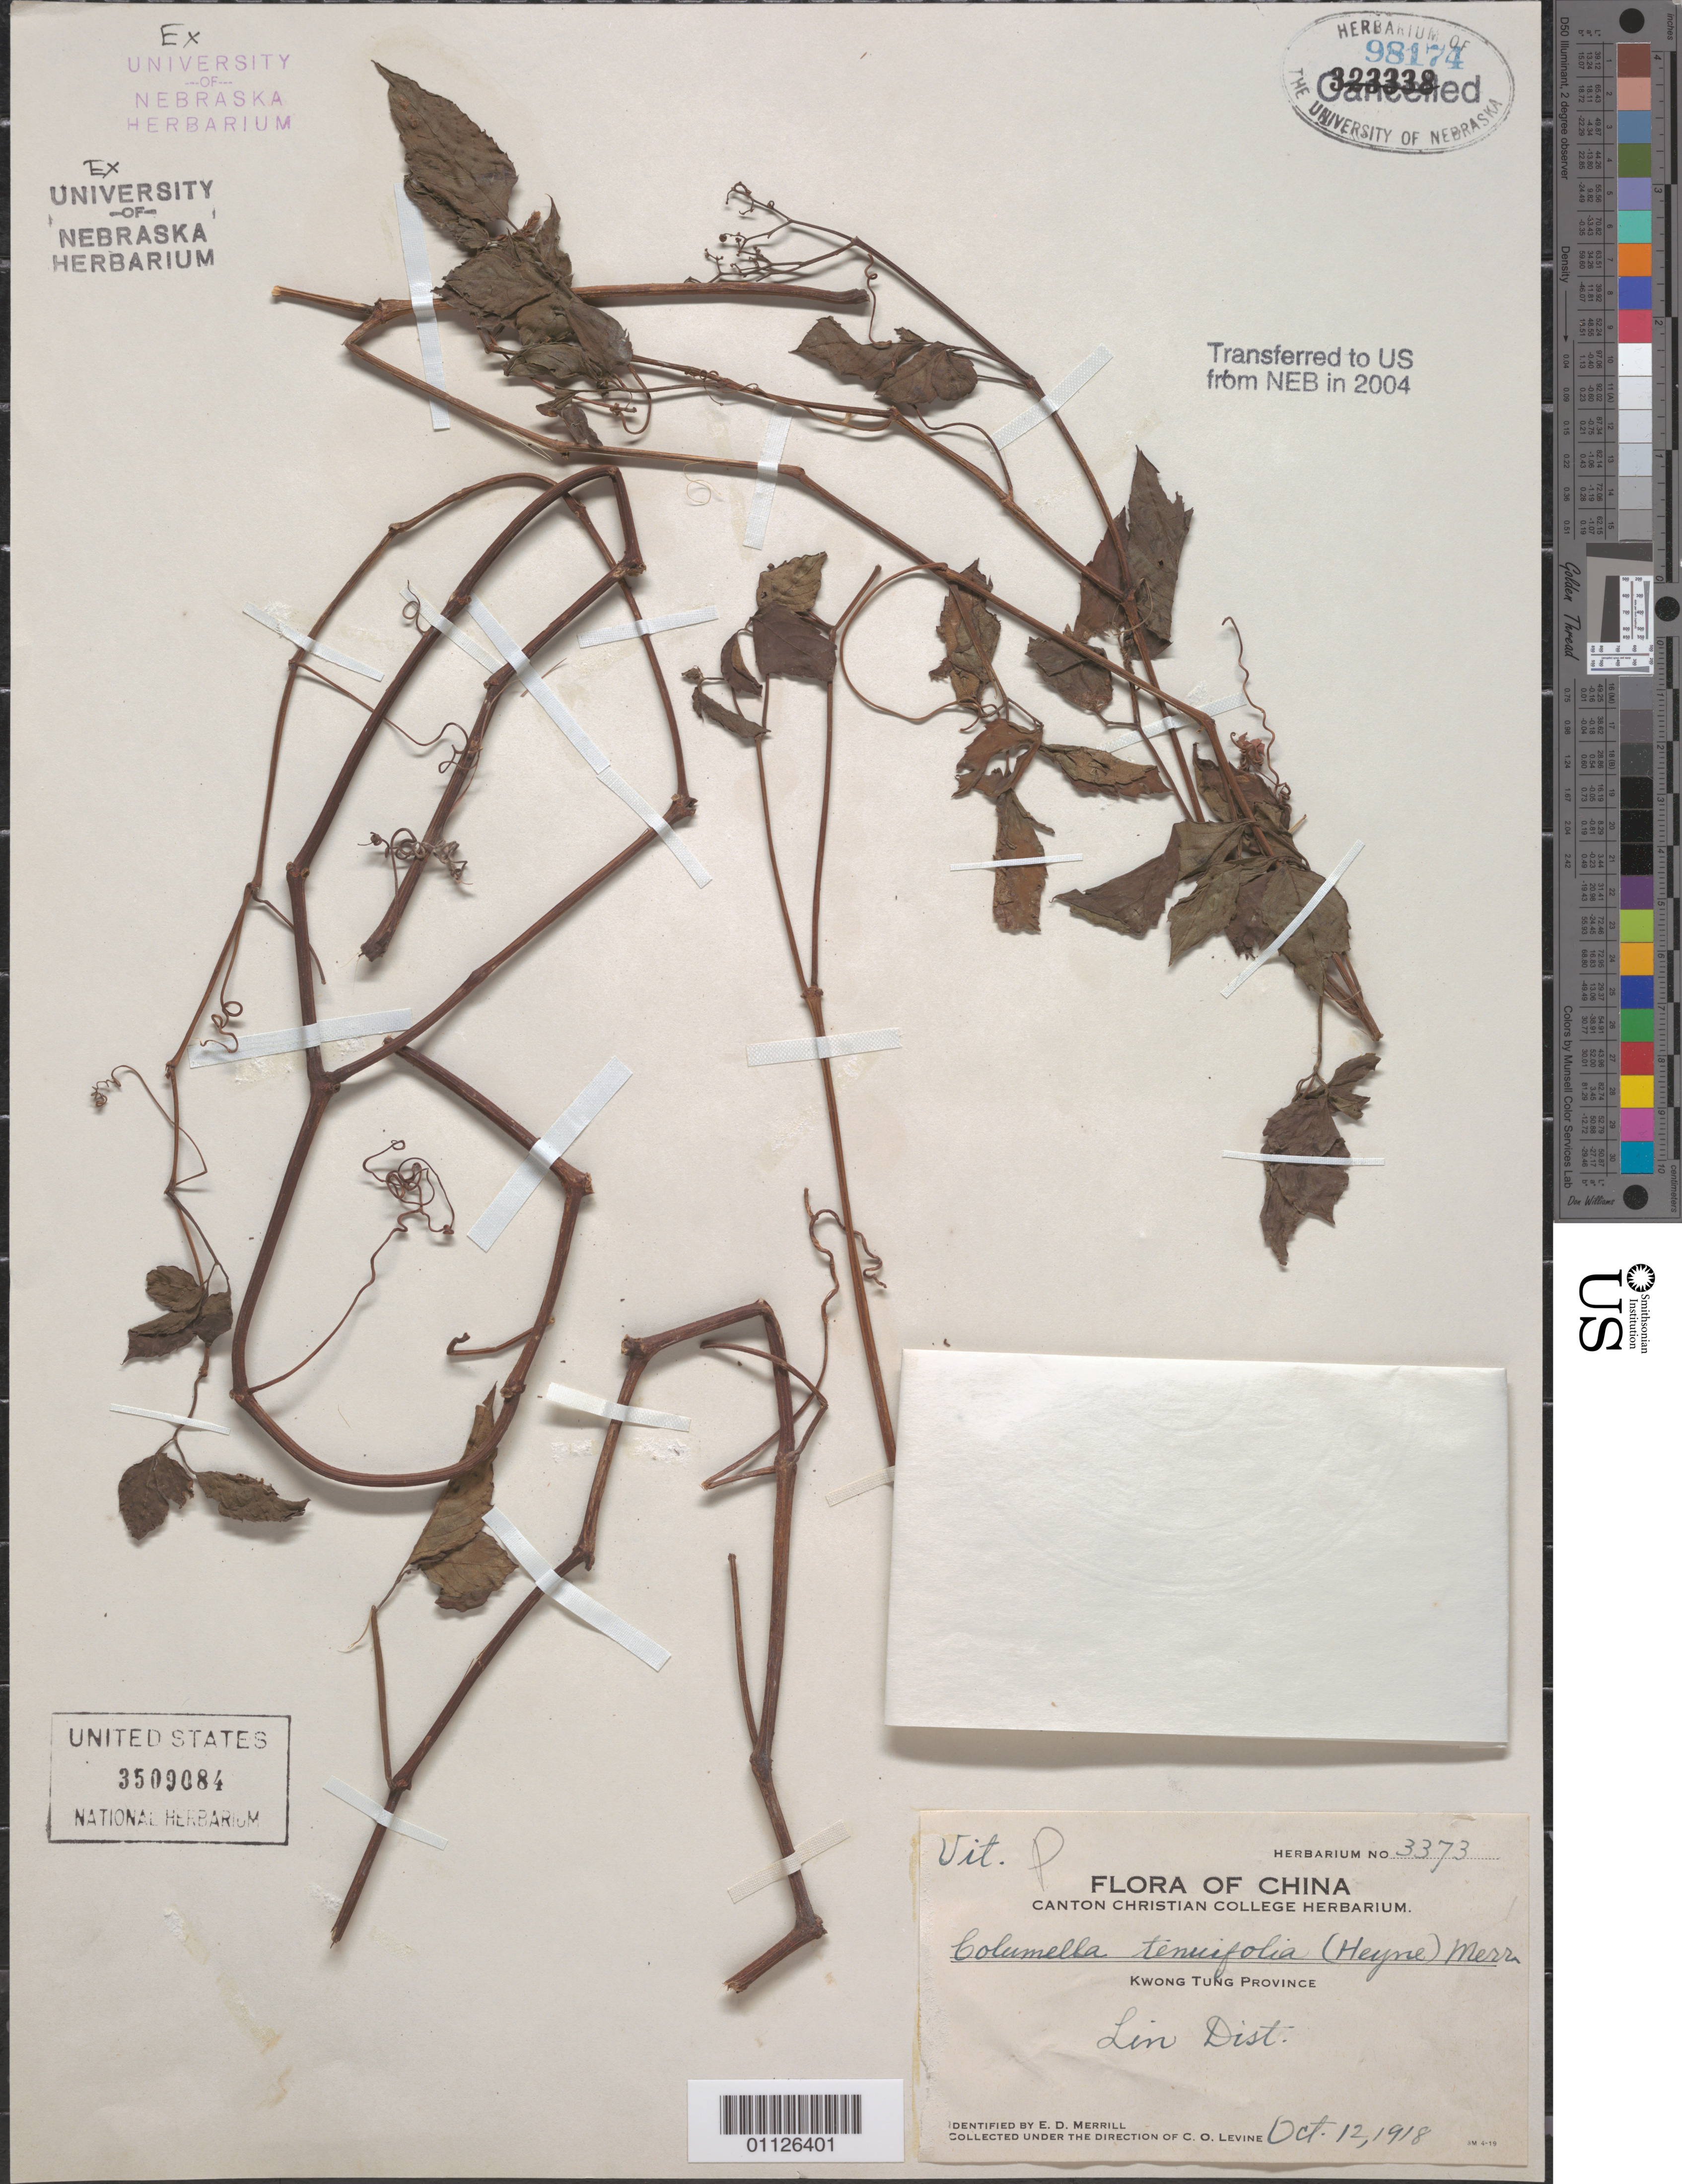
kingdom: Plantae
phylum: Tracheophyta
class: Magnoliopsida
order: Vitales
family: Vitaceae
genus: Causonis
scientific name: Causonis japonica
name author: (Thunb.) Raf.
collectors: C. O. Levine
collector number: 3373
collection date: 1918-10-12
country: China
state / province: Guangdong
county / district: Lin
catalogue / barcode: US 3509084